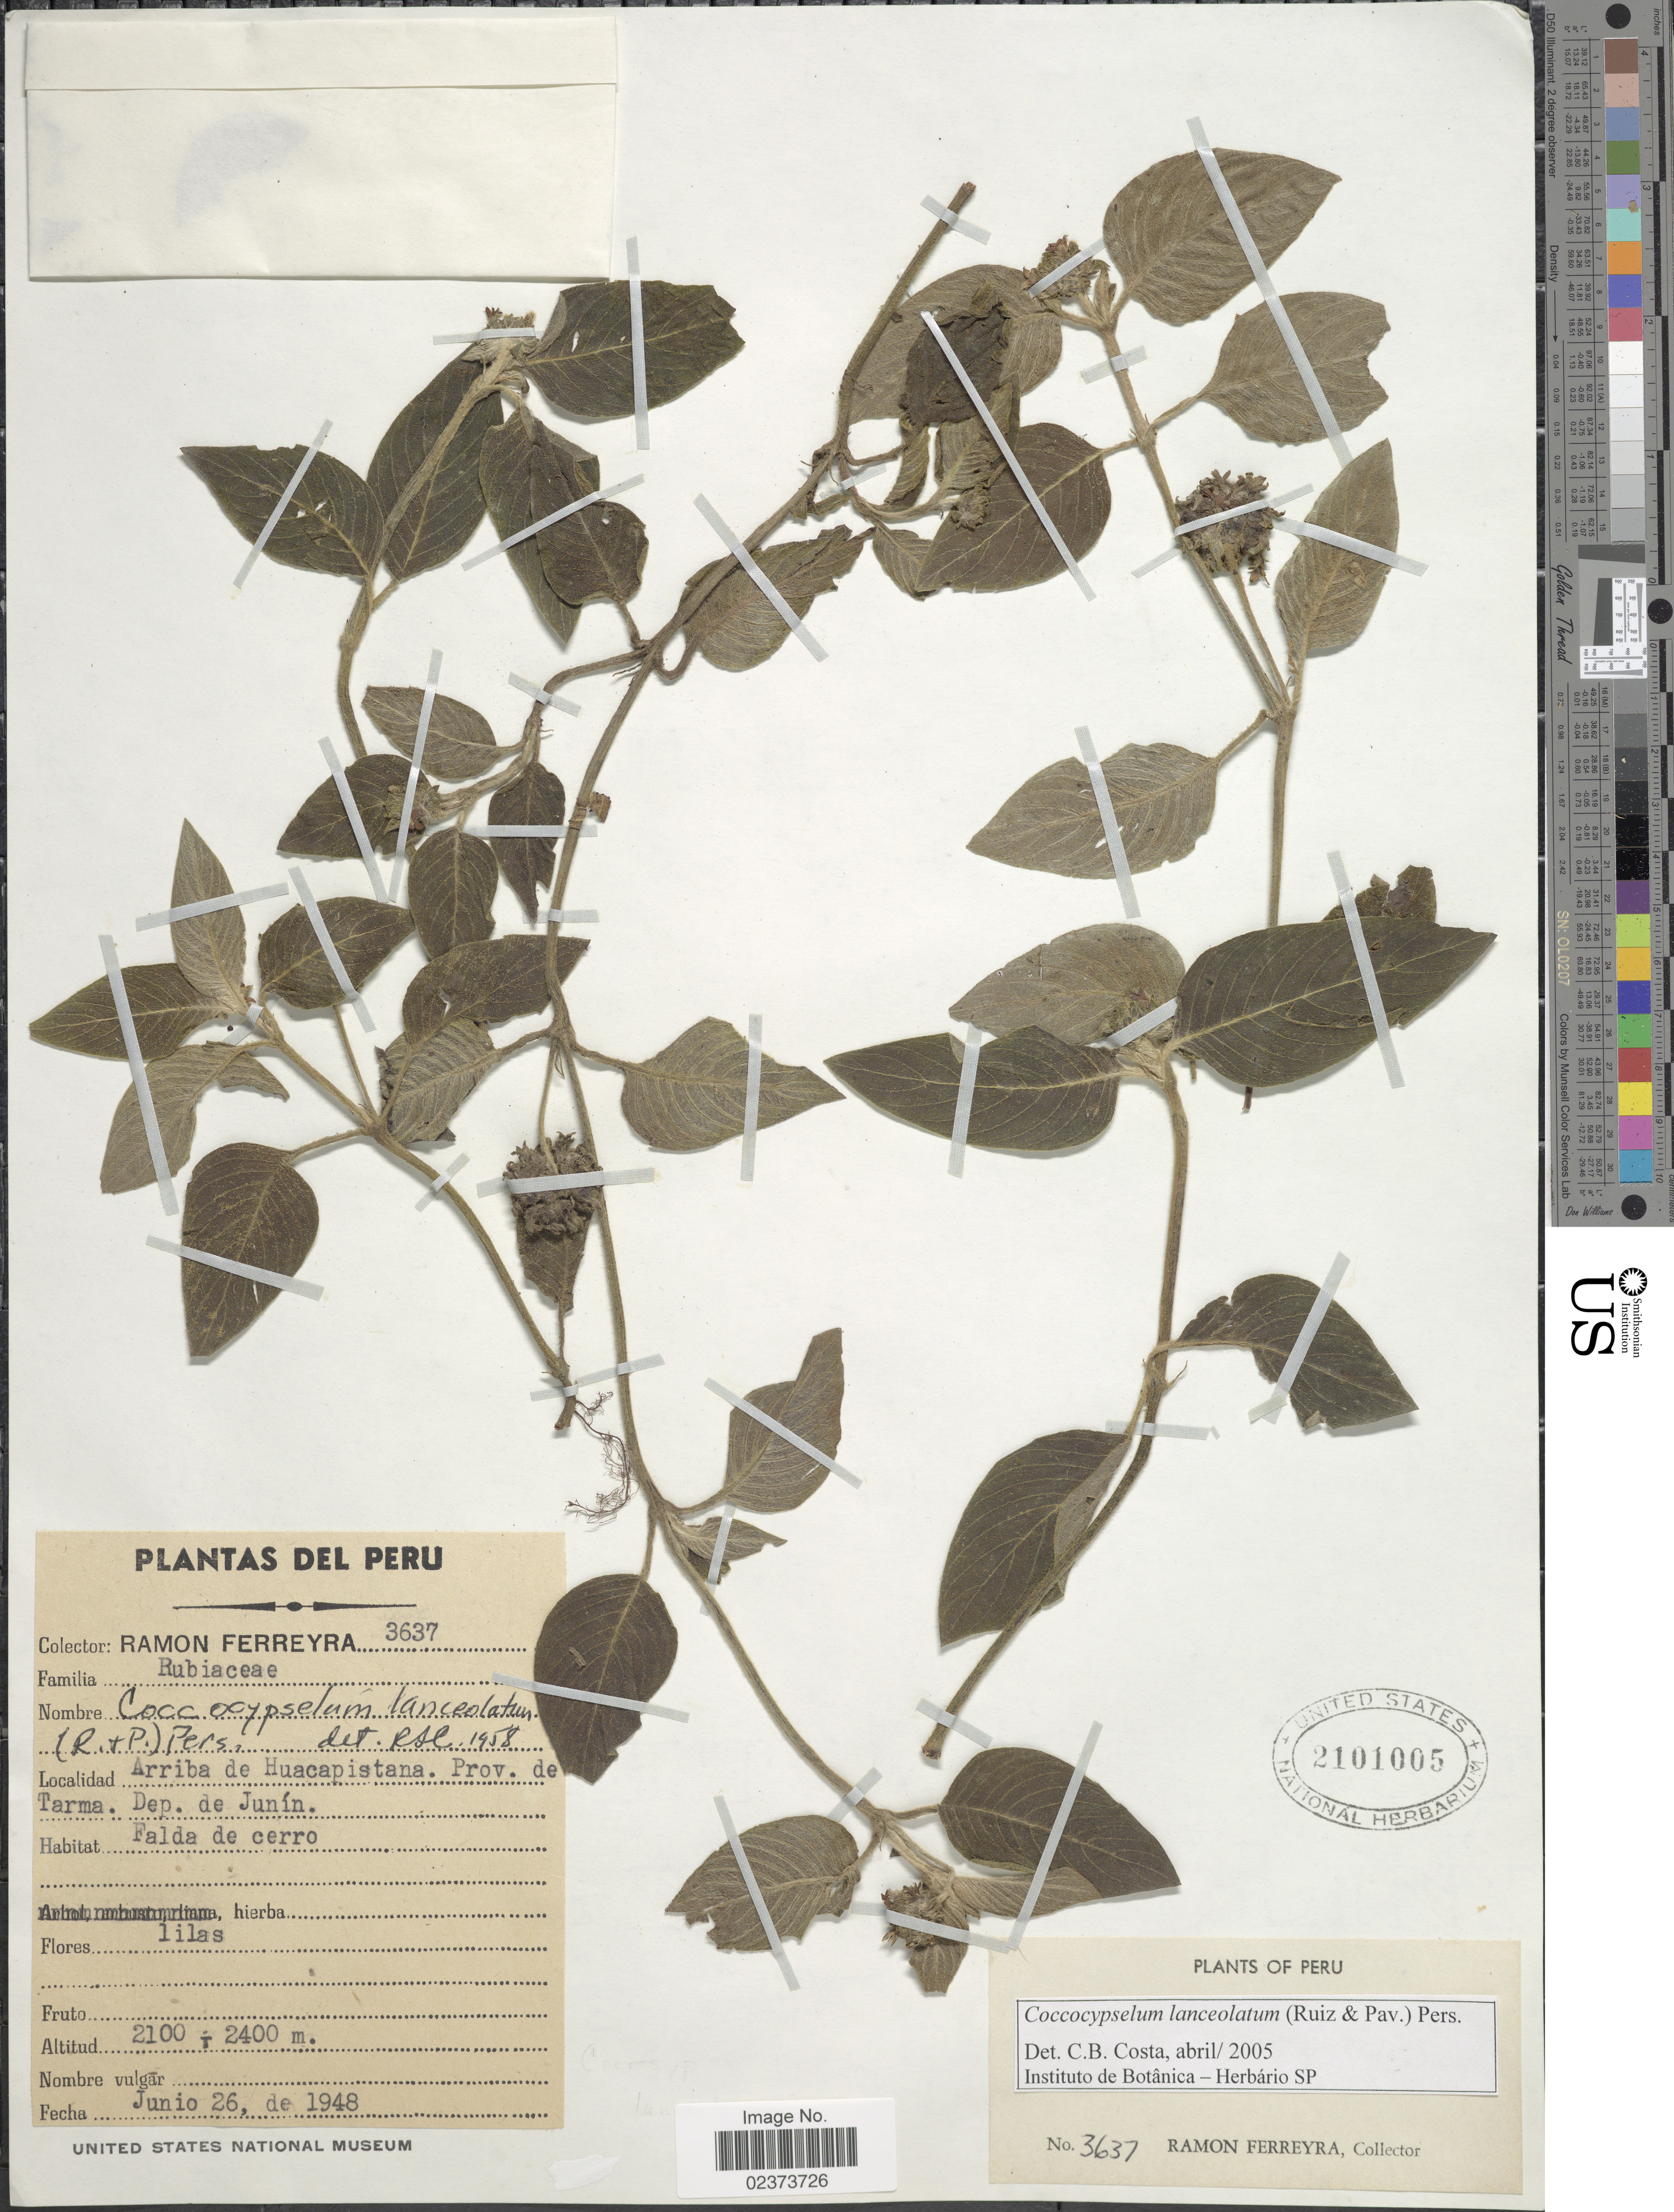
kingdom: Plantae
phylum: Tracheophyta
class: Magnoliopsida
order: Gentianales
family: Rubiaceae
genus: Coccocypselum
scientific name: Coccocypselum lanceolatum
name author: (Ruiz & Pav.) Pers.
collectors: R. A. Ferreyra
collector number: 3637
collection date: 1948-06-26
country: Peru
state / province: Junín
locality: Arriba de Huacapistana, Prov de Tarma. Dep de Junín, Falda de cerro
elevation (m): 2100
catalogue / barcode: US 2101005